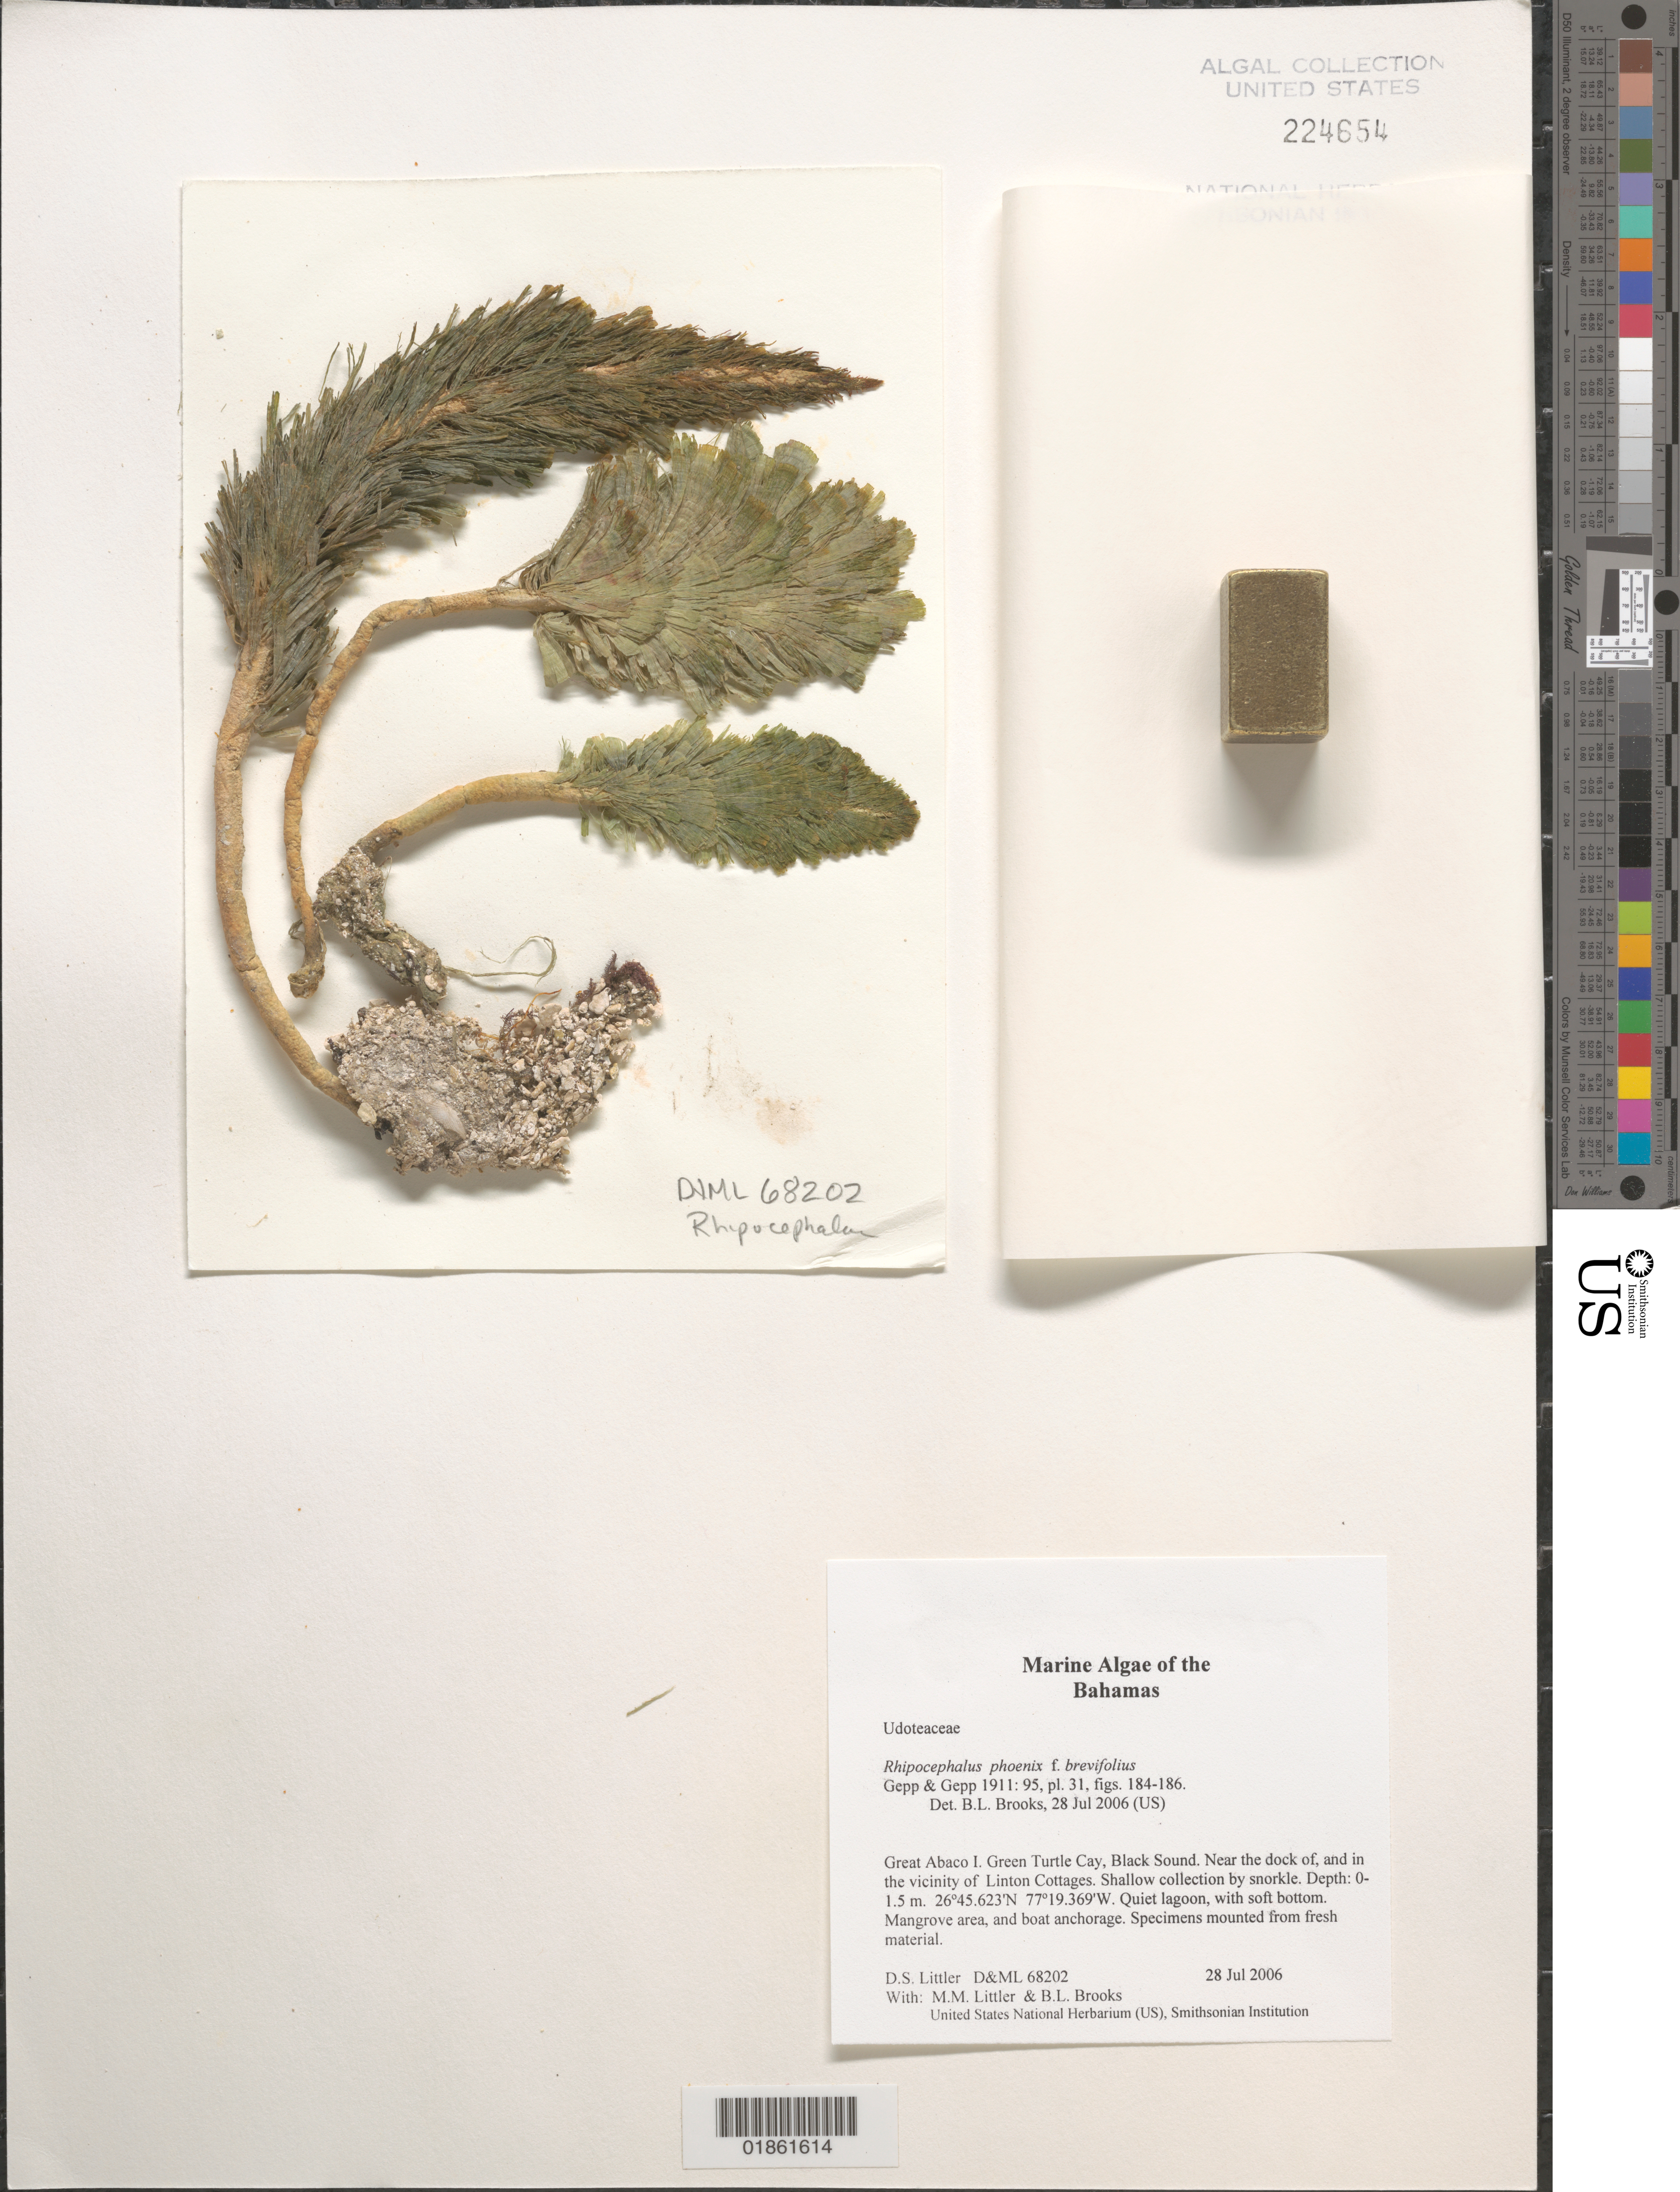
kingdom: Plantae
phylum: Chlorophyta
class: Ulvophyceae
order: Bryopsidales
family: Udoteaceae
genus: Rhipocephalus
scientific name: Rhipocephalus phoenix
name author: (J. Ellis & Sol.) Kütz.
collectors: M. M. Littler, D. S. Littler & B. Brooks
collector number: D&ML 68202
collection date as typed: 28 Jul 2006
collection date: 2006-07-28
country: Bahamas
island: Green Turtle Cay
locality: Black Sound around the dock off Linton Cottages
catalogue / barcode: US 224654